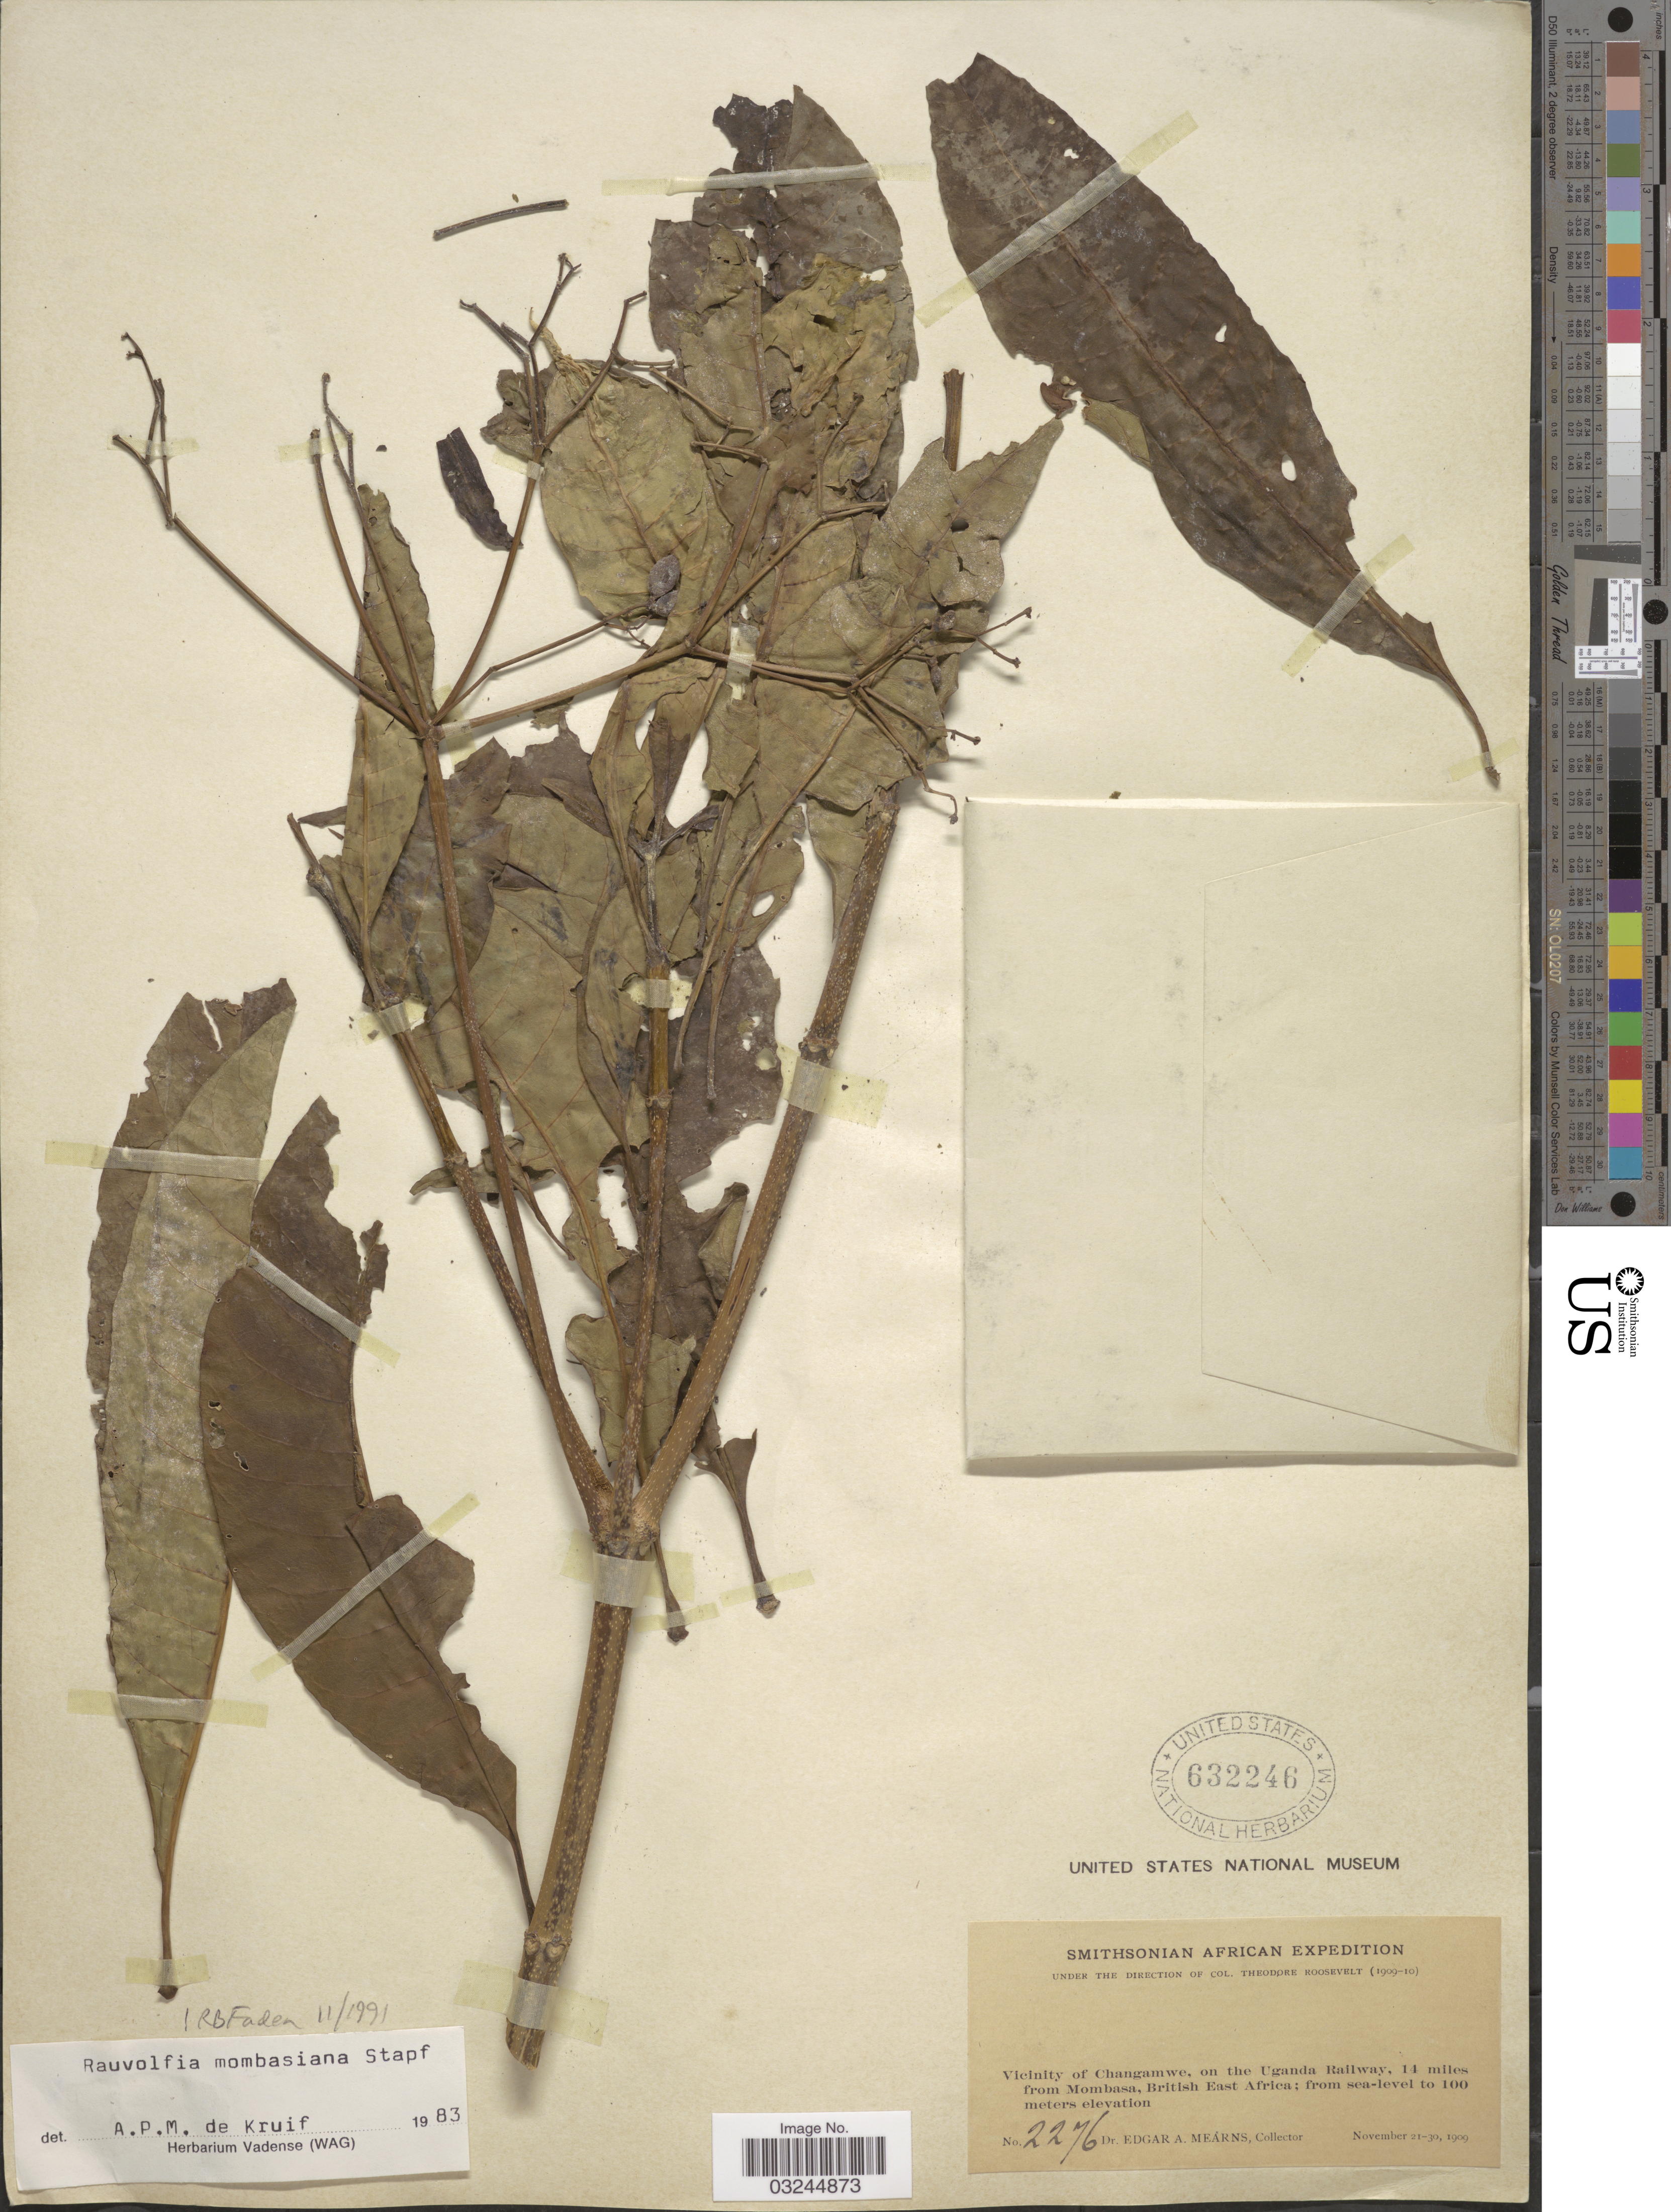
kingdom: Plantae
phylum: Tracheophyta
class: Magnoliopsida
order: Gentianales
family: Apocynaceae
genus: Rauvolfia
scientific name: Rauvolfia mombasiana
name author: Stapf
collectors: E. A. Mearns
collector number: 2276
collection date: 1909-11-21/1909-11-30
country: Kenya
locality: Vicinity of Changamwe, on the Uganda Railway, 14 miles from Mombasa, British East Africa.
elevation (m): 0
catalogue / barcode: US 632246